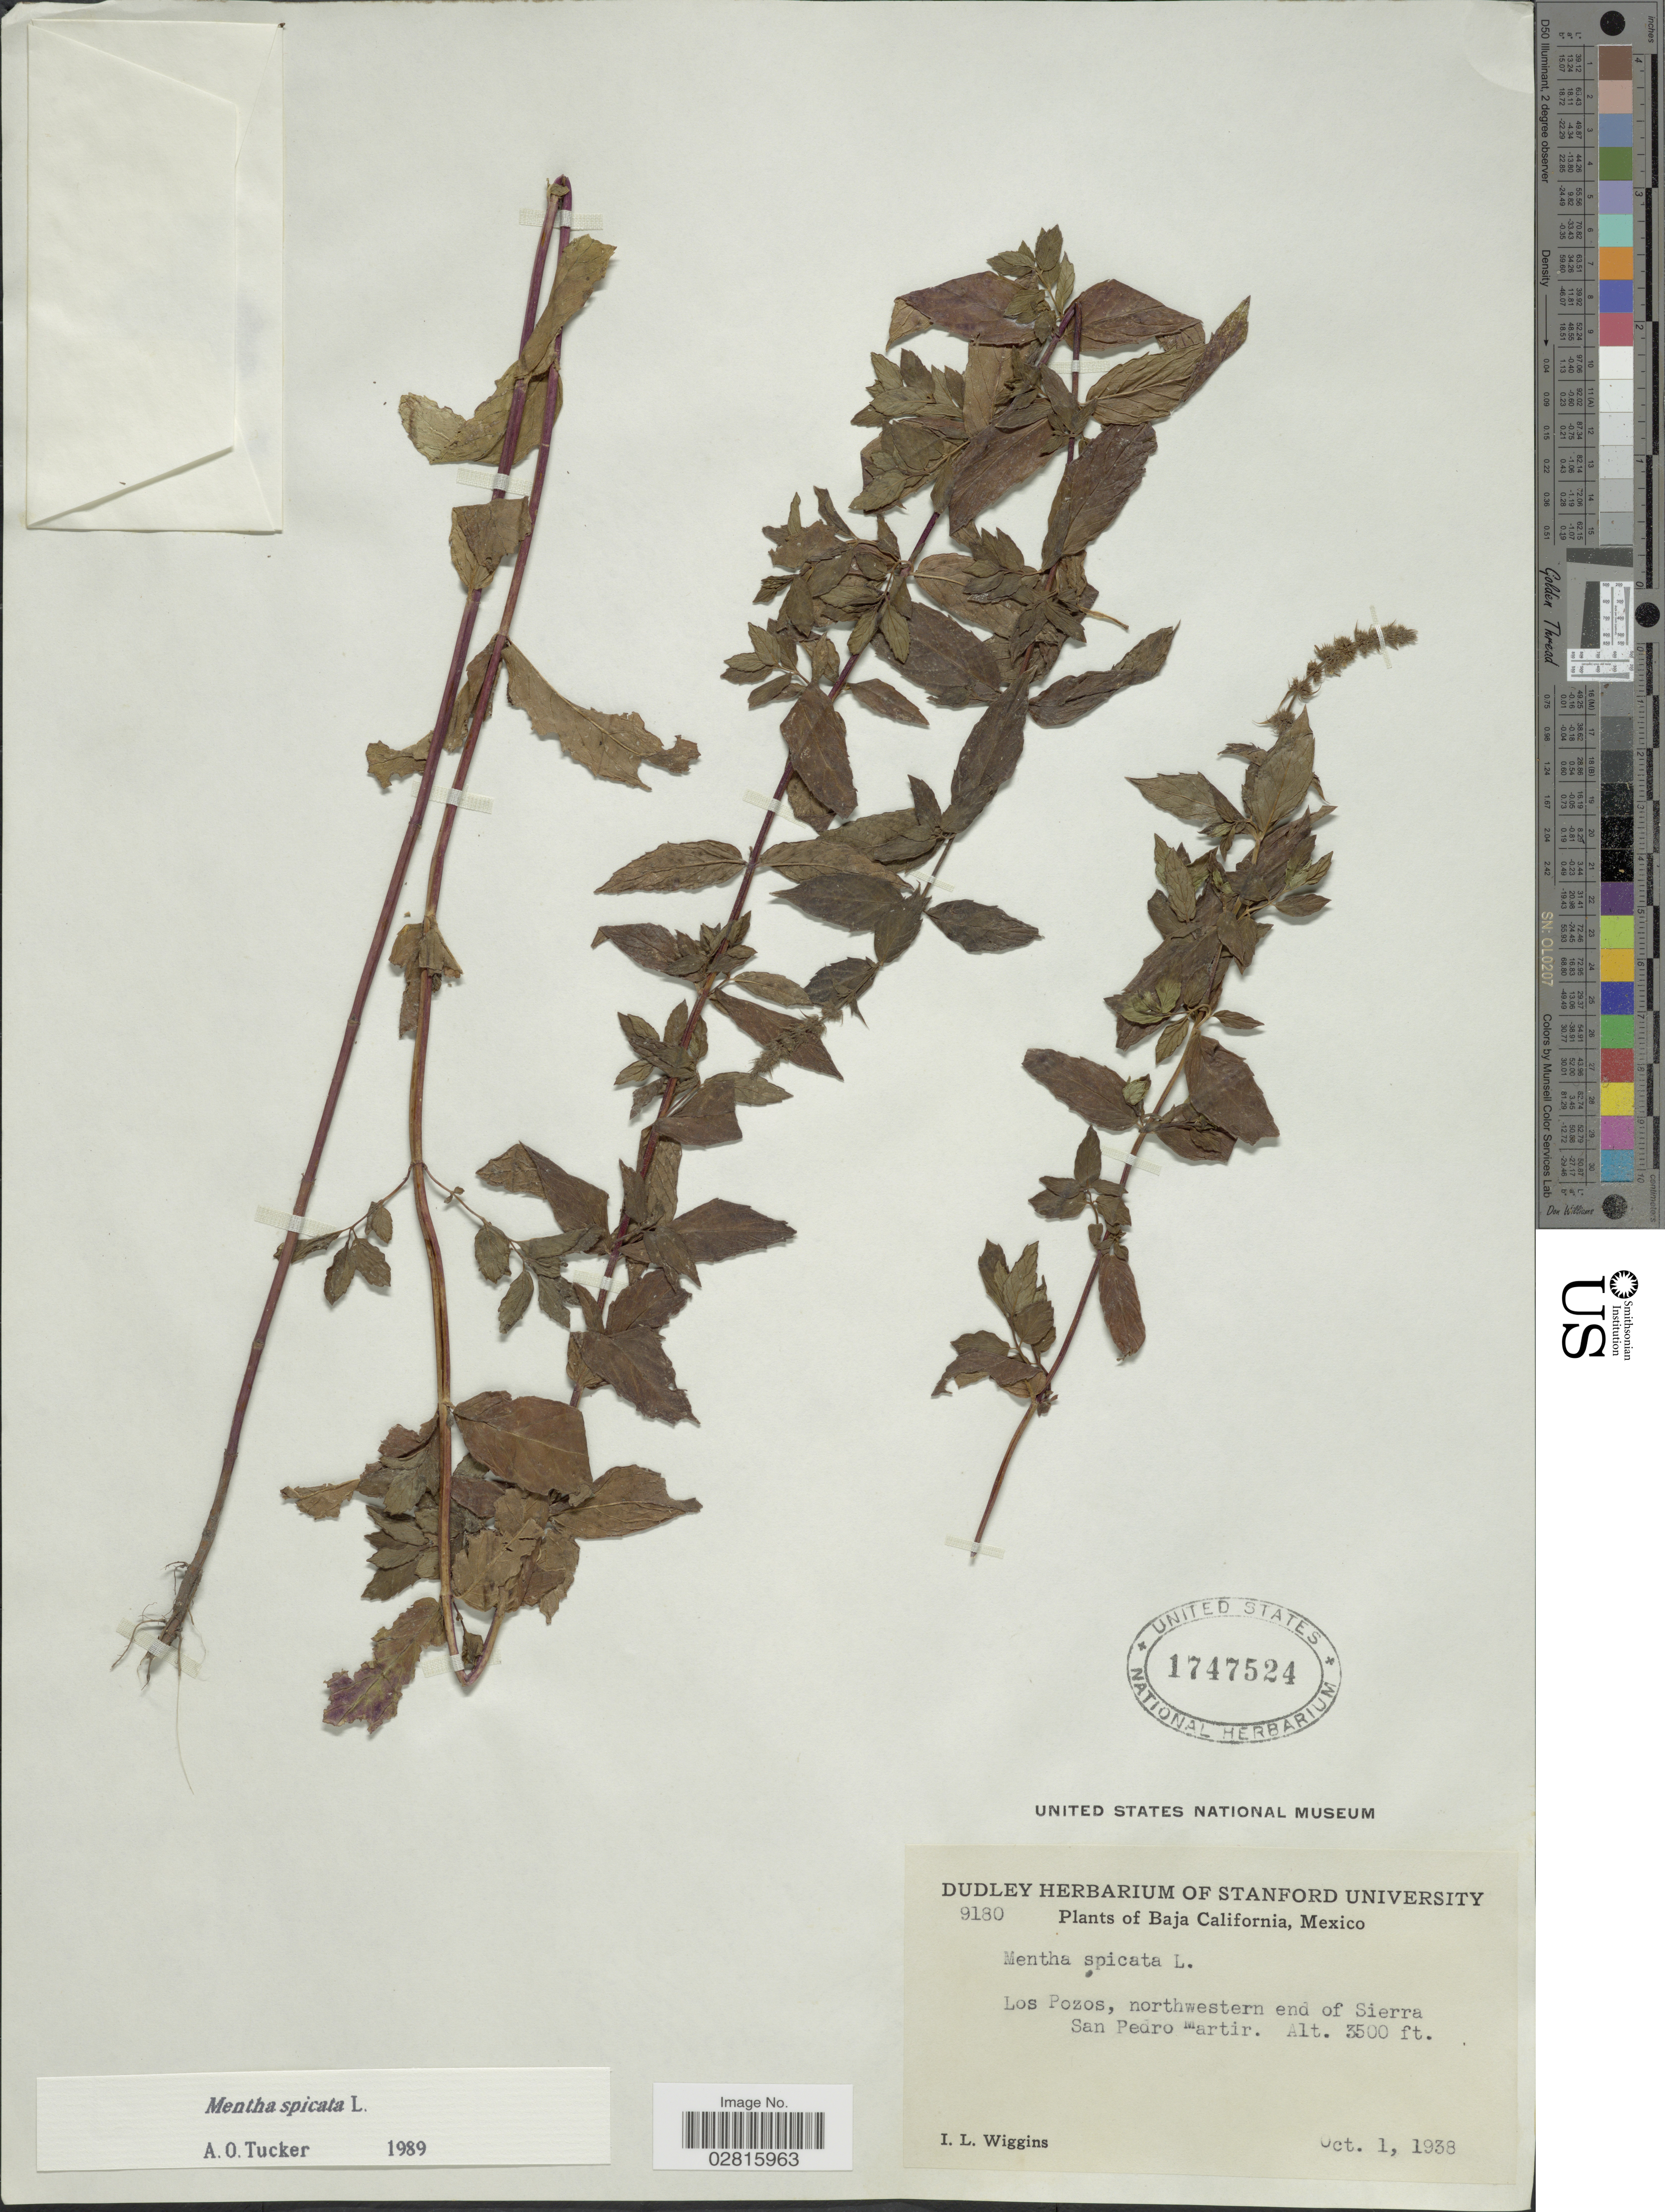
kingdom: Plantae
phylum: Tracheophyta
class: Magnoliopsida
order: Lamiales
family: Lamiaceae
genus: Mentha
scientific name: Mentha spicata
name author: L.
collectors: I. L. Wiggins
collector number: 9180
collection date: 1938-10-01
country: Mexico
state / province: Baja California Norte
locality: Los Pozos, northwestern end of Sierra San Pedro Martir.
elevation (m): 1067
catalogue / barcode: US 1747524